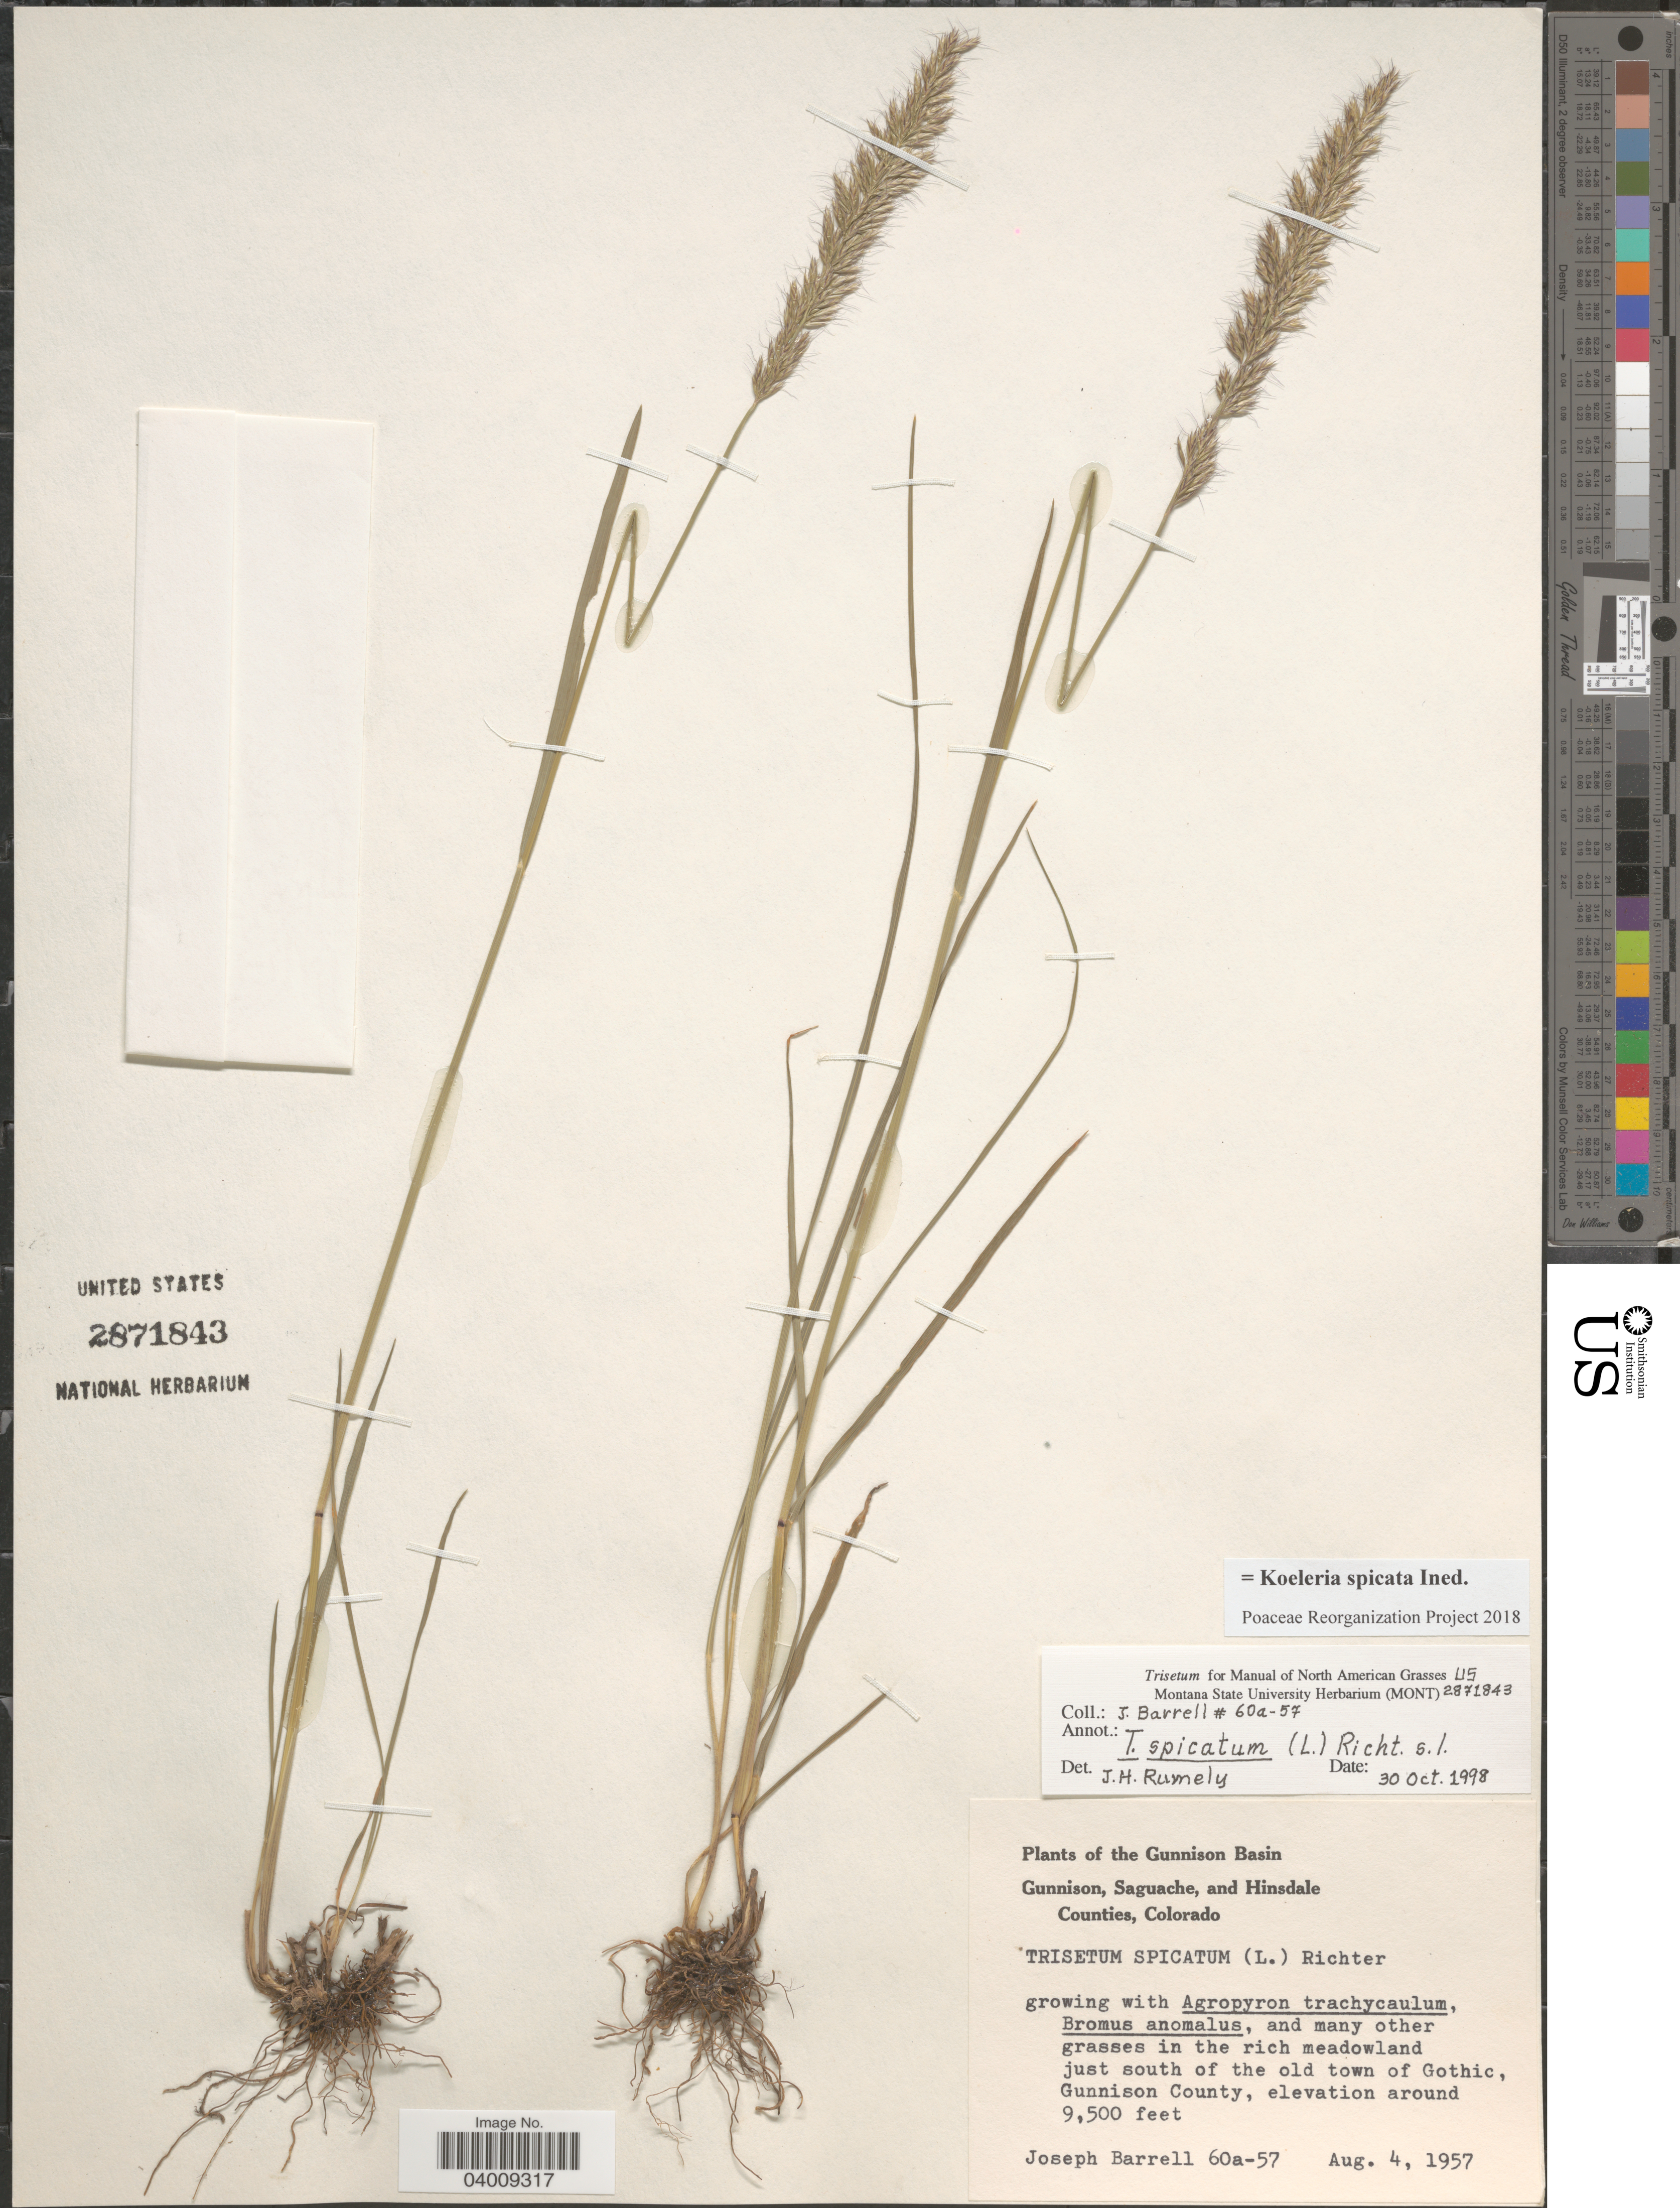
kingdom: Plantae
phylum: Tracheophyta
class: Liliopsida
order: Poales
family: Poaceae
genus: Koeleria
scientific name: Koeleria spicata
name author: (L.) Barberá et al.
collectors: J. Barrell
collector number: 60a-57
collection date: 1957-08-04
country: United States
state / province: Colorado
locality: The Gunnison Basin. Just south of the old town of Gothic, Gunnison County.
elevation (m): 2896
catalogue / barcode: US 2871843